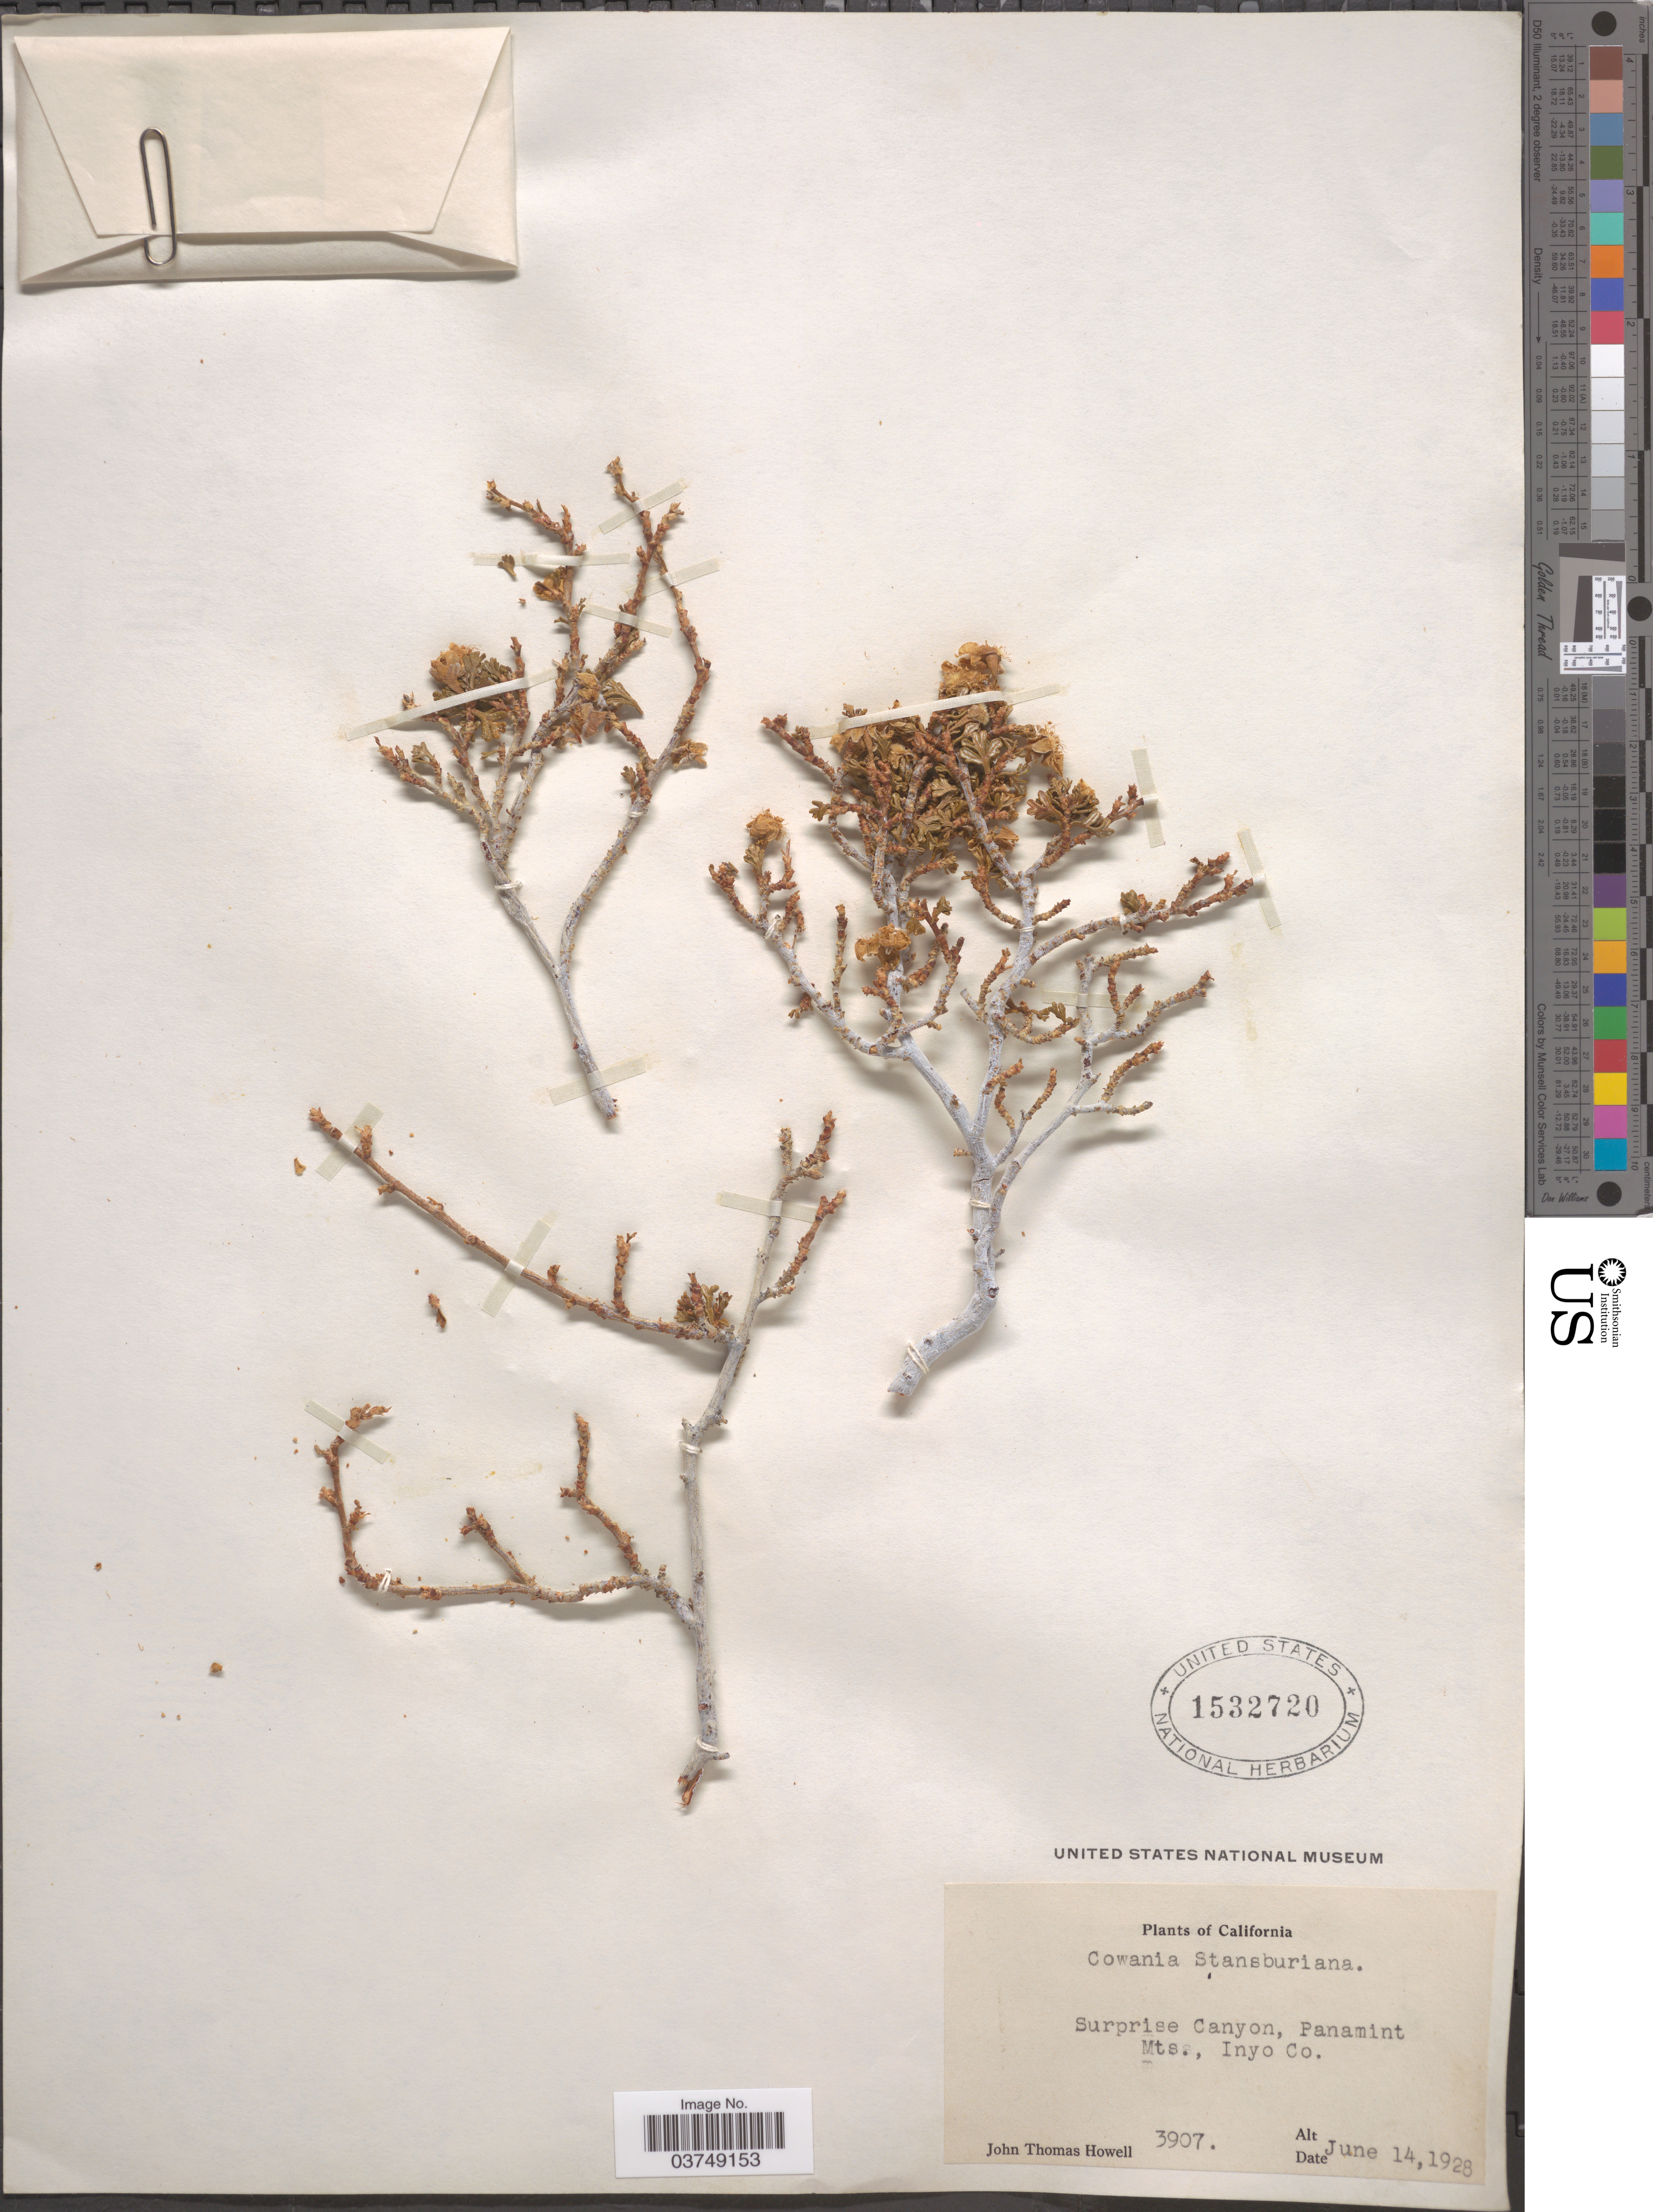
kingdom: Plantae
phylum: Tracheophyta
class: Magnoliopsida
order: Rosales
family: Rosaceae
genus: Purshia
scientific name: Purshia stansburyana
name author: (Torr.) Henrickson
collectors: J. T. Howell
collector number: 3907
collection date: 1928-06-14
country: United States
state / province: California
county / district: Inyo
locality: Surprise Canyon, Panamint Mts., Inyo Co.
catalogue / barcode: US 1532720